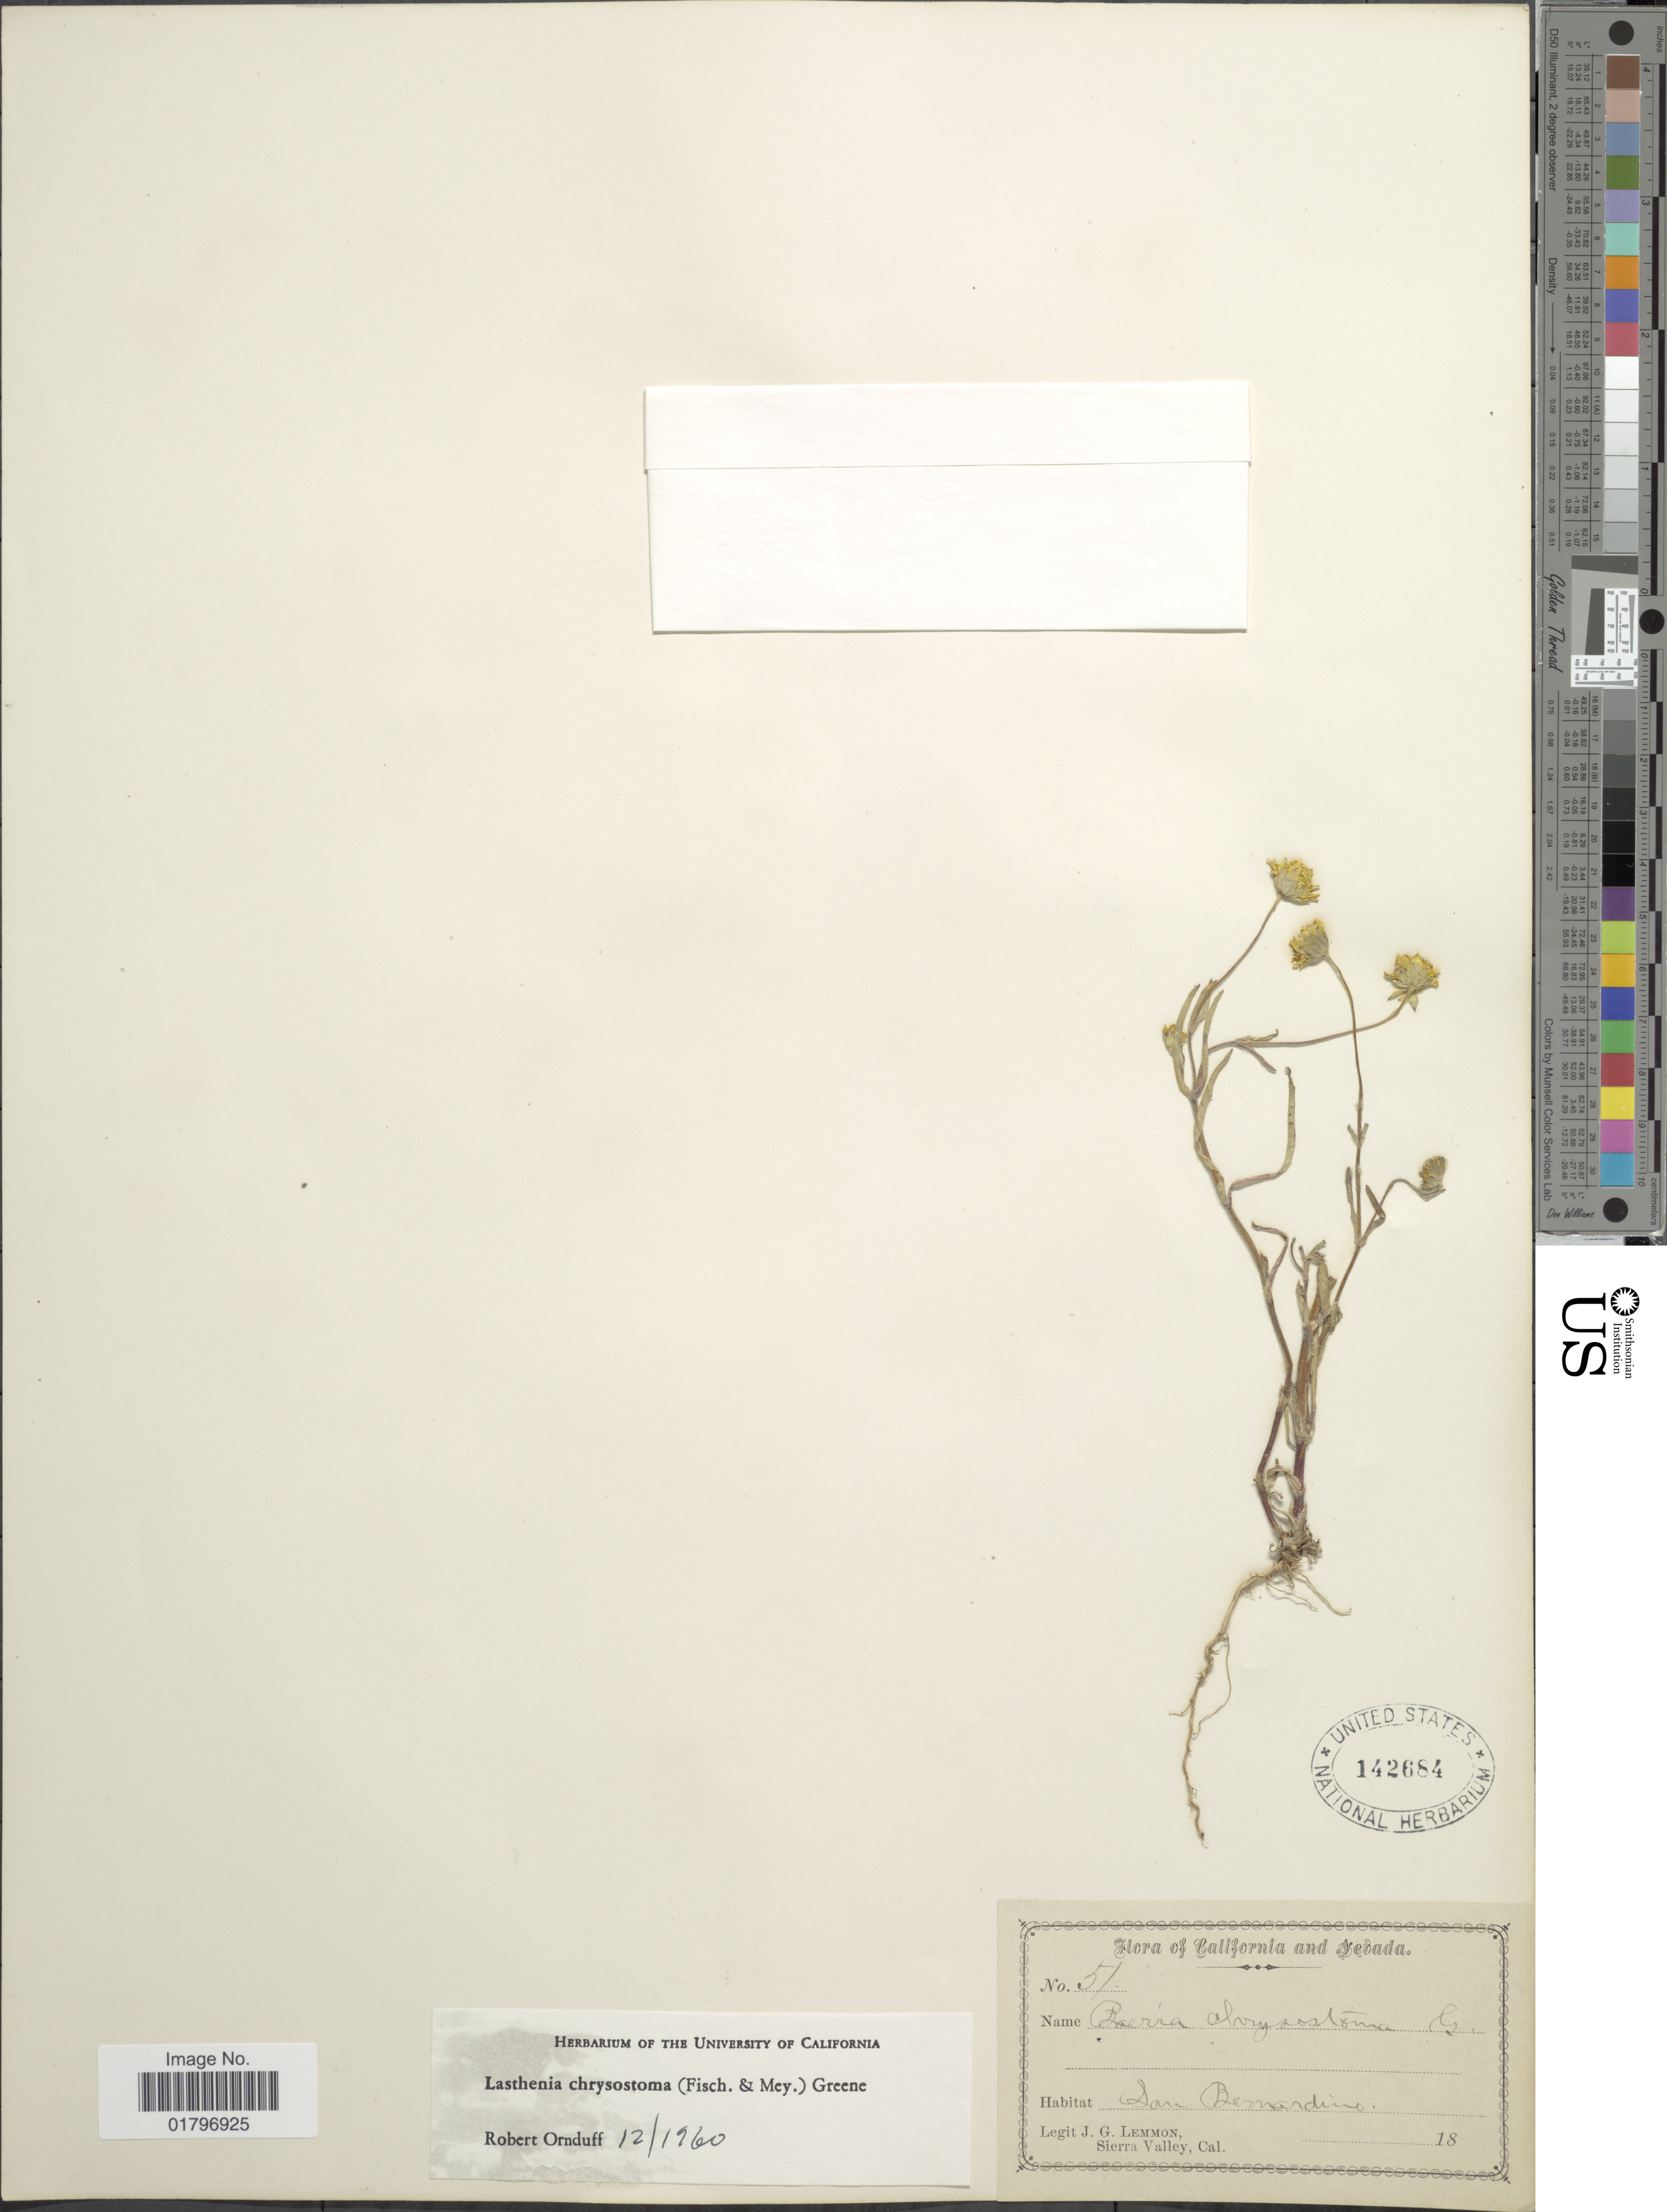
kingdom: Plantae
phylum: Tracheophyta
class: Magnoliopsida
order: Asterales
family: Asteraceae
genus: Lasthenia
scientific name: Lasthenia chrysostoma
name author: (Fisch. & C.A. Mey.) Greene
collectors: J. Lemmon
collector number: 51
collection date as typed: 18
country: United States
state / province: California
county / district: San Bernardino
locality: California and Nevada. San Bernardino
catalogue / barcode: US 142684